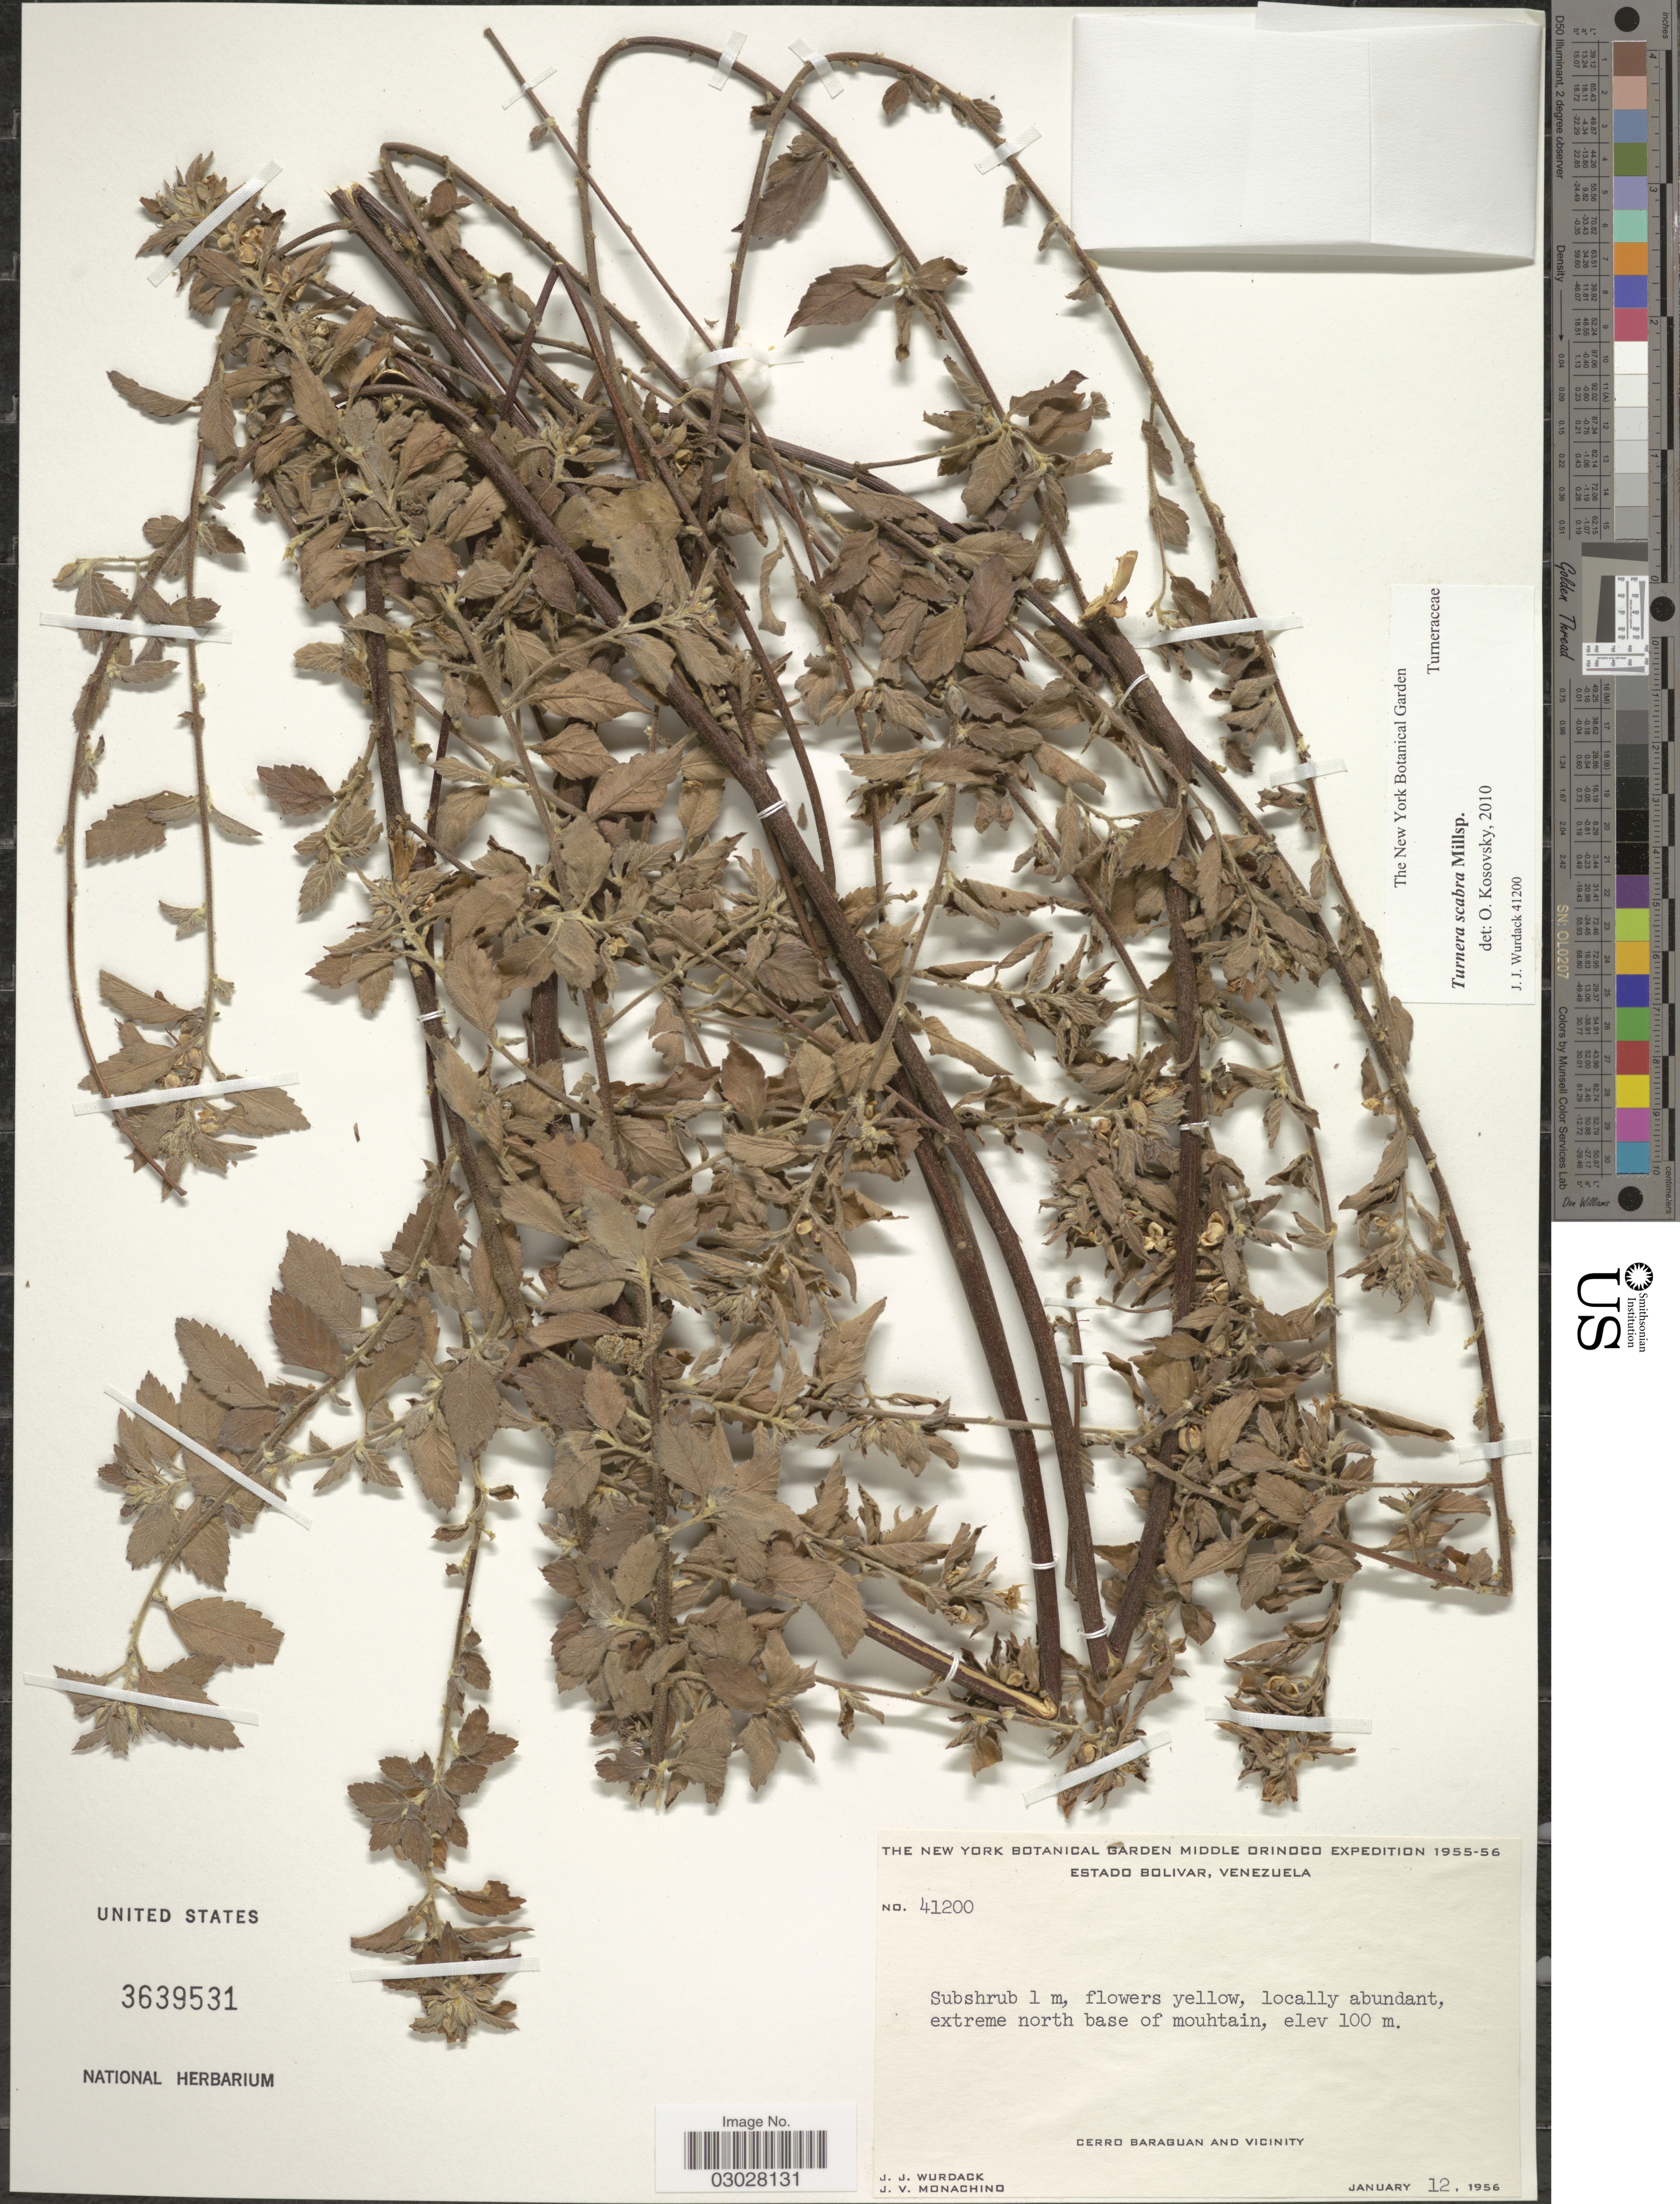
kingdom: Plantae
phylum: Tracheophyta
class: Magnoliopsida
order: Malpighiales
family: Turneraceae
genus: Turnera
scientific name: Turnera scabra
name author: Millsp.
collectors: J. J. Wurdack & J. V. Monachino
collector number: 41200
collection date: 1956-01-12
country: Venezuela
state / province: Bolivar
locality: Estado Bolivar. Cerro Baraguan and Vicinity.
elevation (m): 100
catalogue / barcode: US 3639531